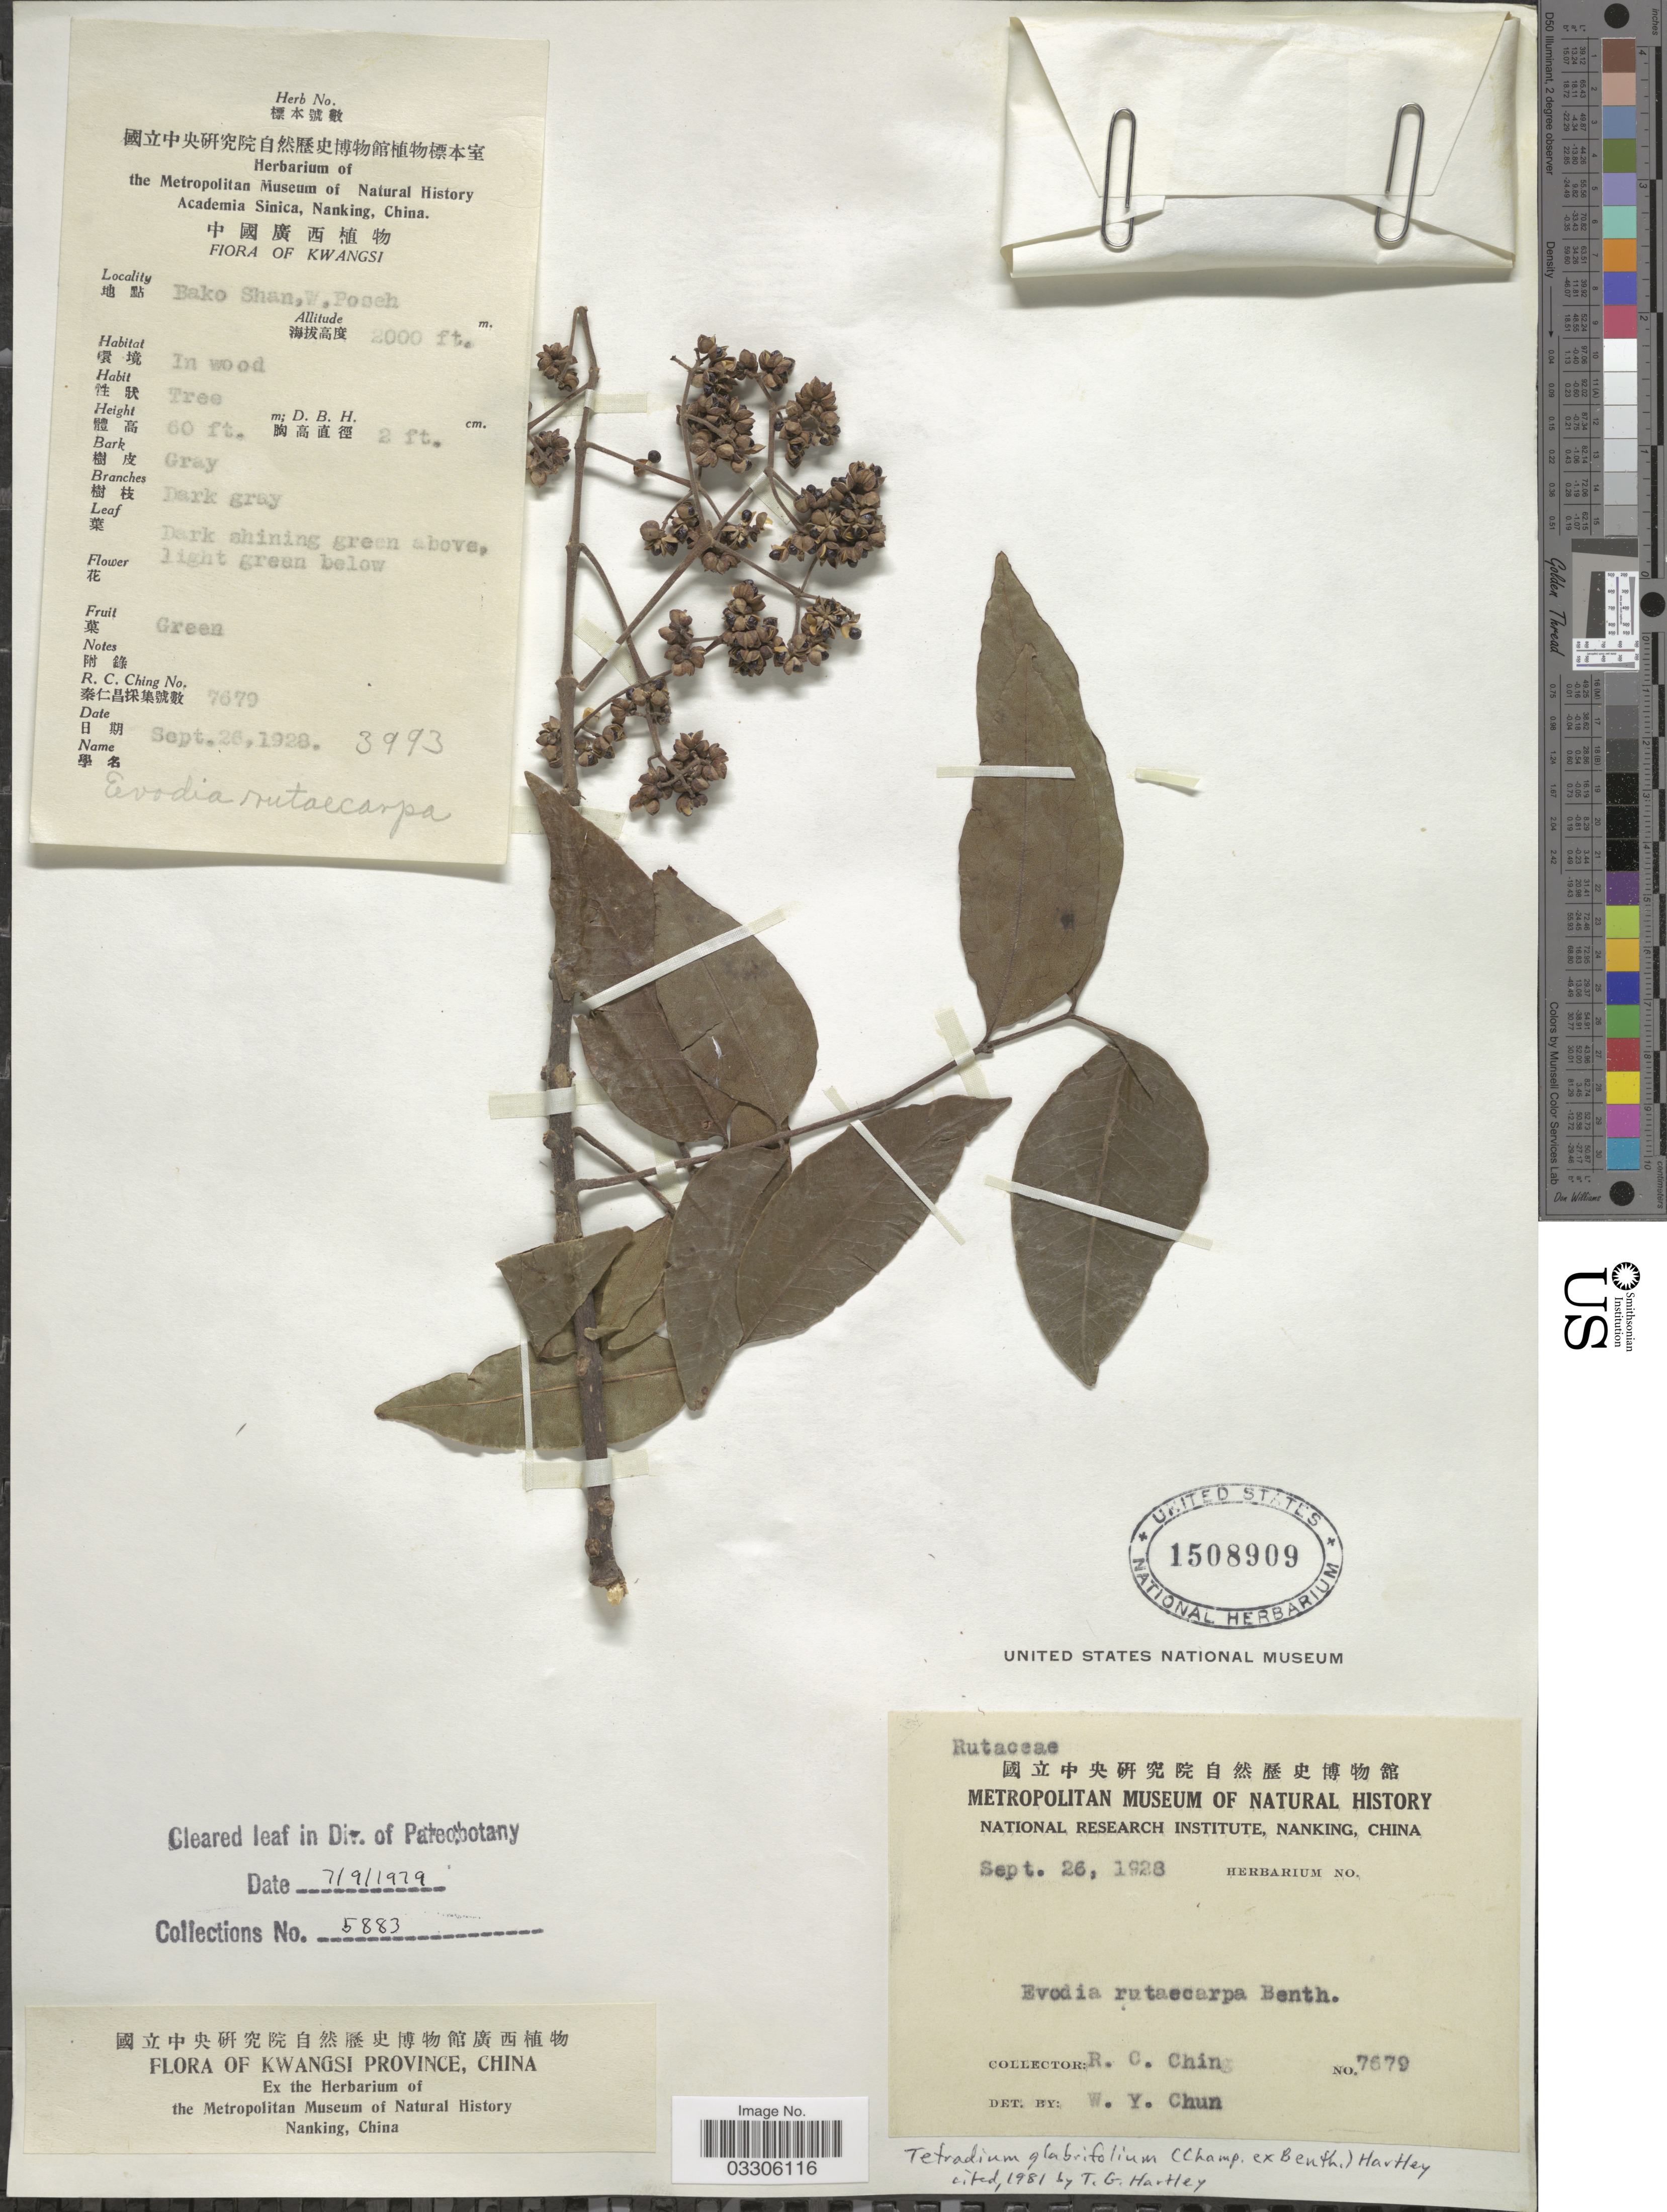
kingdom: Plantae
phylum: Tracheophyta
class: Magnoliopsida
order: Sapindales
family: Rutaceae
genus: Tetradium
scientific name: Tetradium glabrifolium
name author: (Champ. ex Benth.) T.G. Hartley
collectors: R. C. Ching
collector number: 7679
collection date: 1928-09-26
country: China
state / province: Guangxi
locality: Kwangsi Province. Bako Shan, W. Posch.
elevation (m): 610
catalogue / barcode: US 1508909